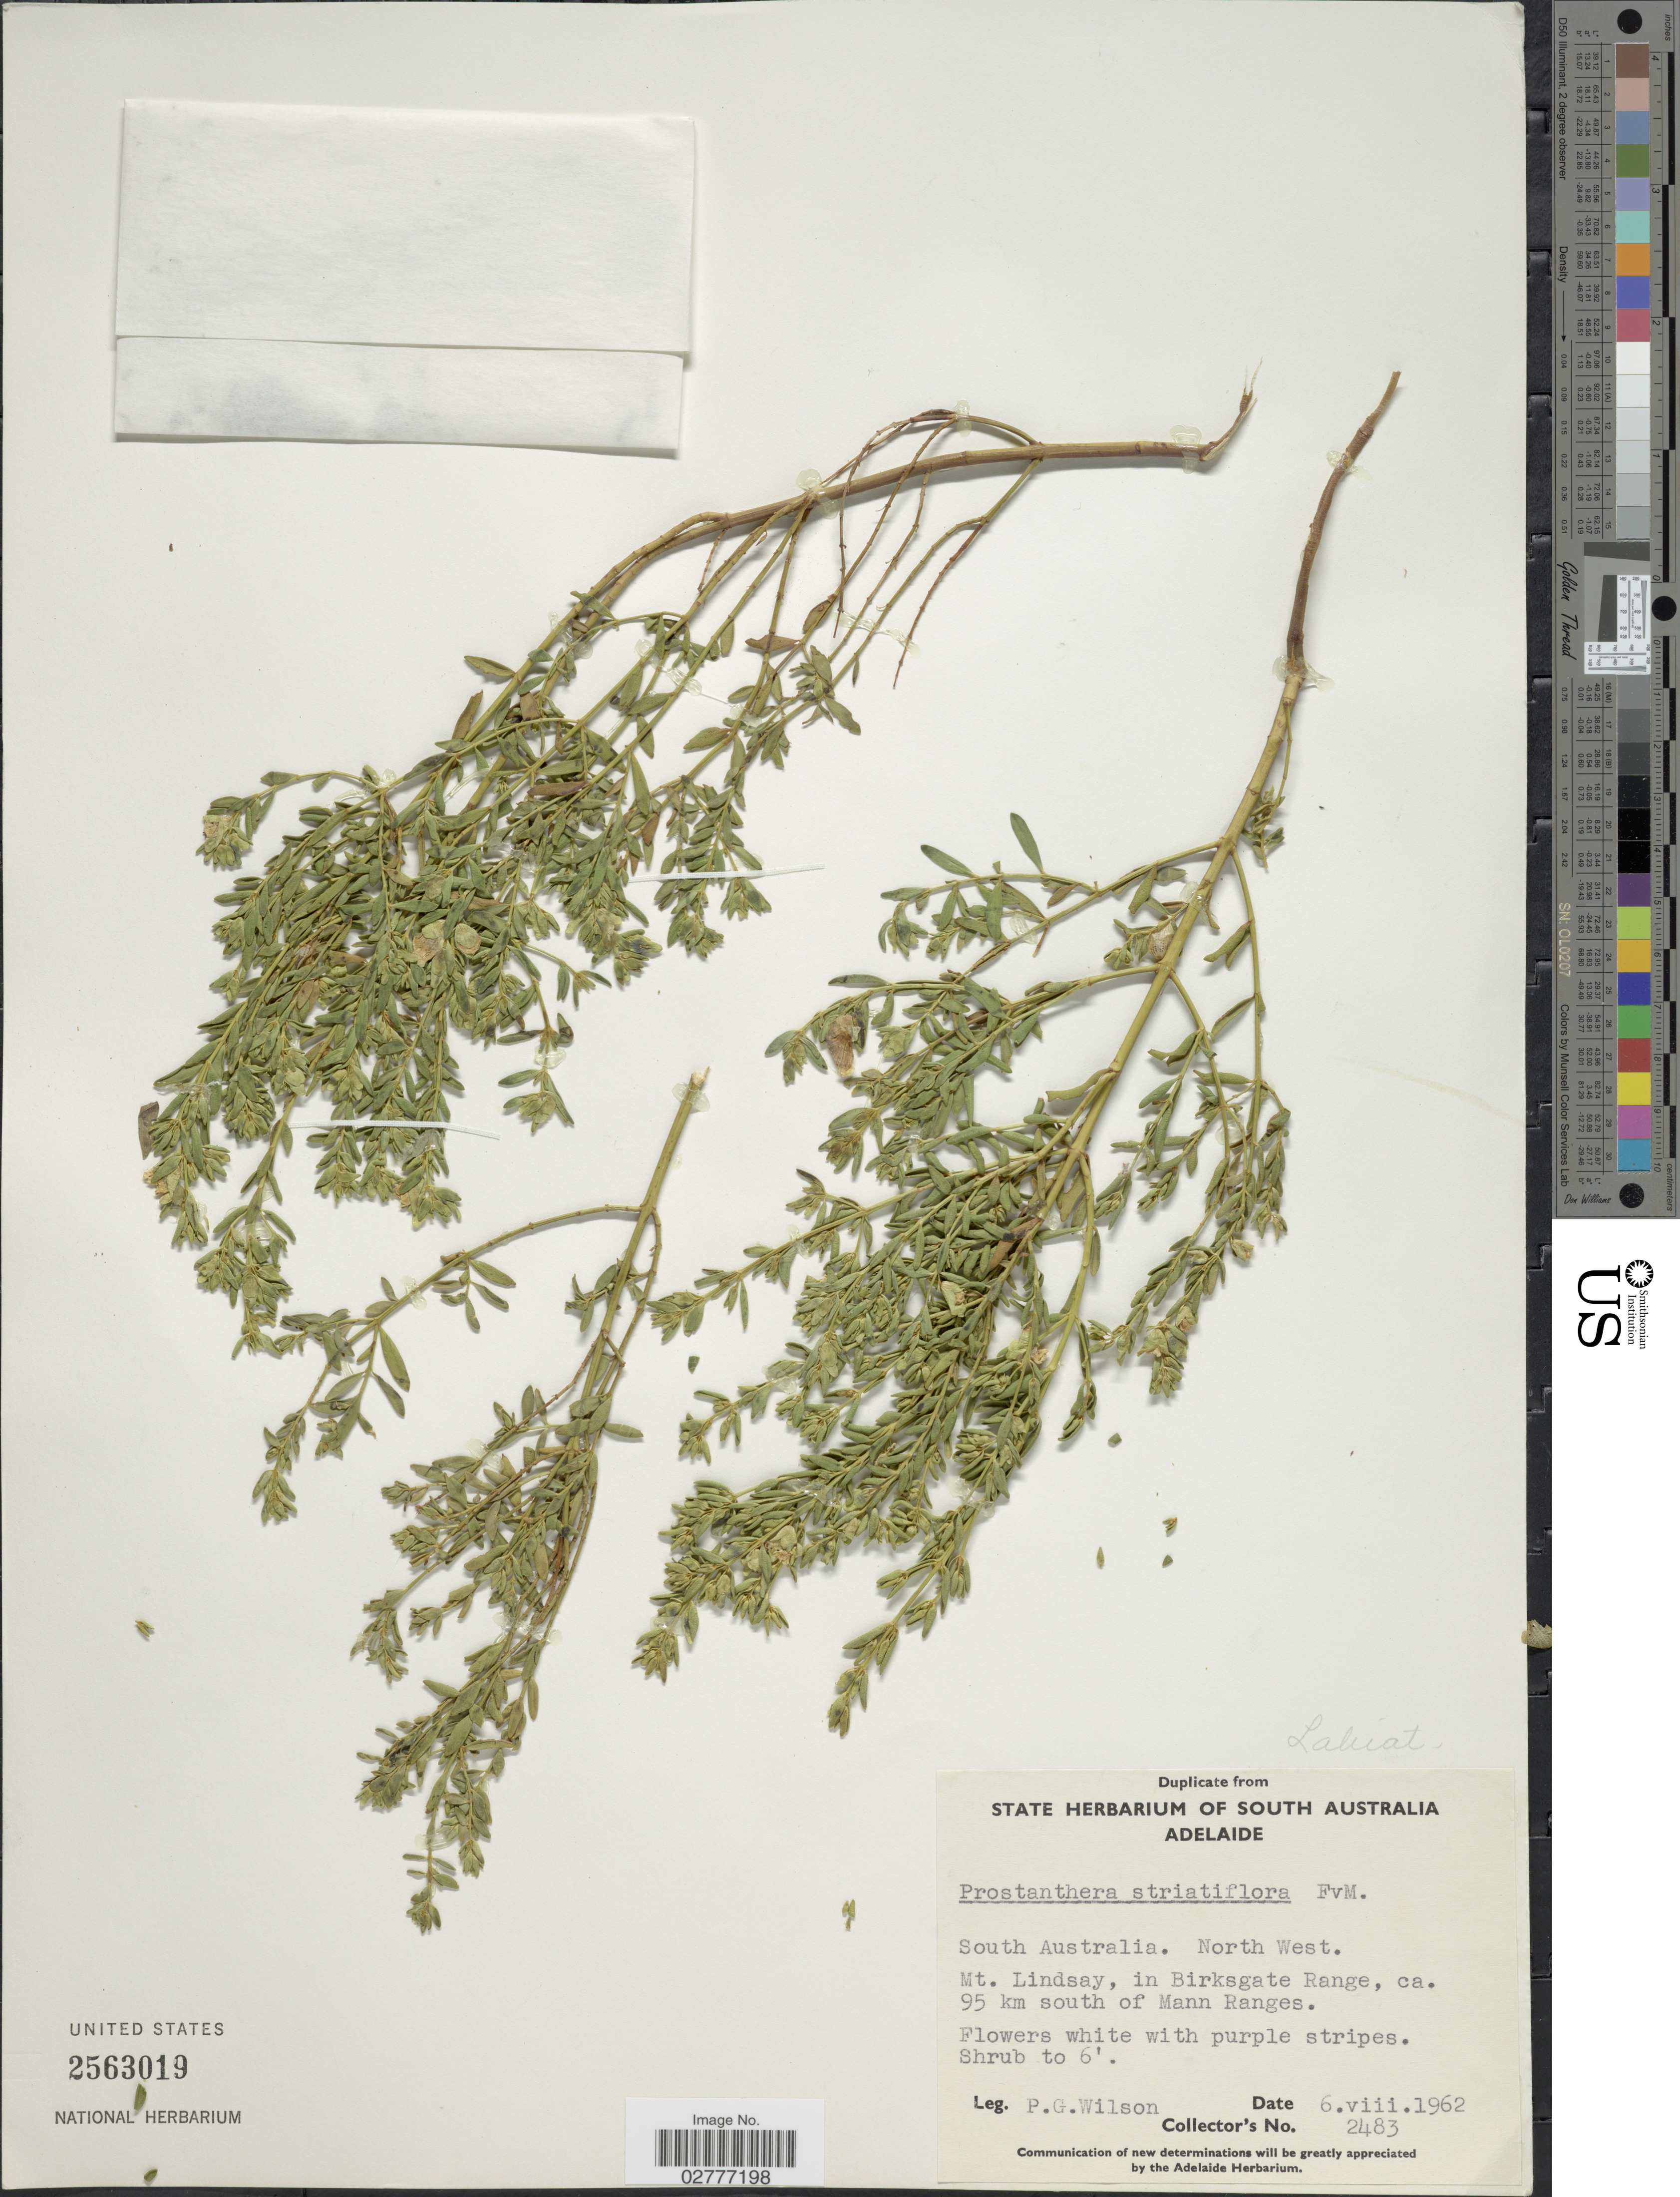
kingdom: Plantae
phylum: Tracheophyta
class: Magnoliopsida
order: Lamiales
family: Lamiaceae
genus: Prostanthera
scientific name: Prostanthera striatiflora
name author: F. Muell.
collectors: P. Wilson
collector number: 2483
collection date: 1962-08-06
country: Australia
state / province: South Australia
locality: North West. Mt. Lindsay, in Birksgate Range, ca. 95 km south of Mann Ranges.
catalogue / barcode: US 2563019